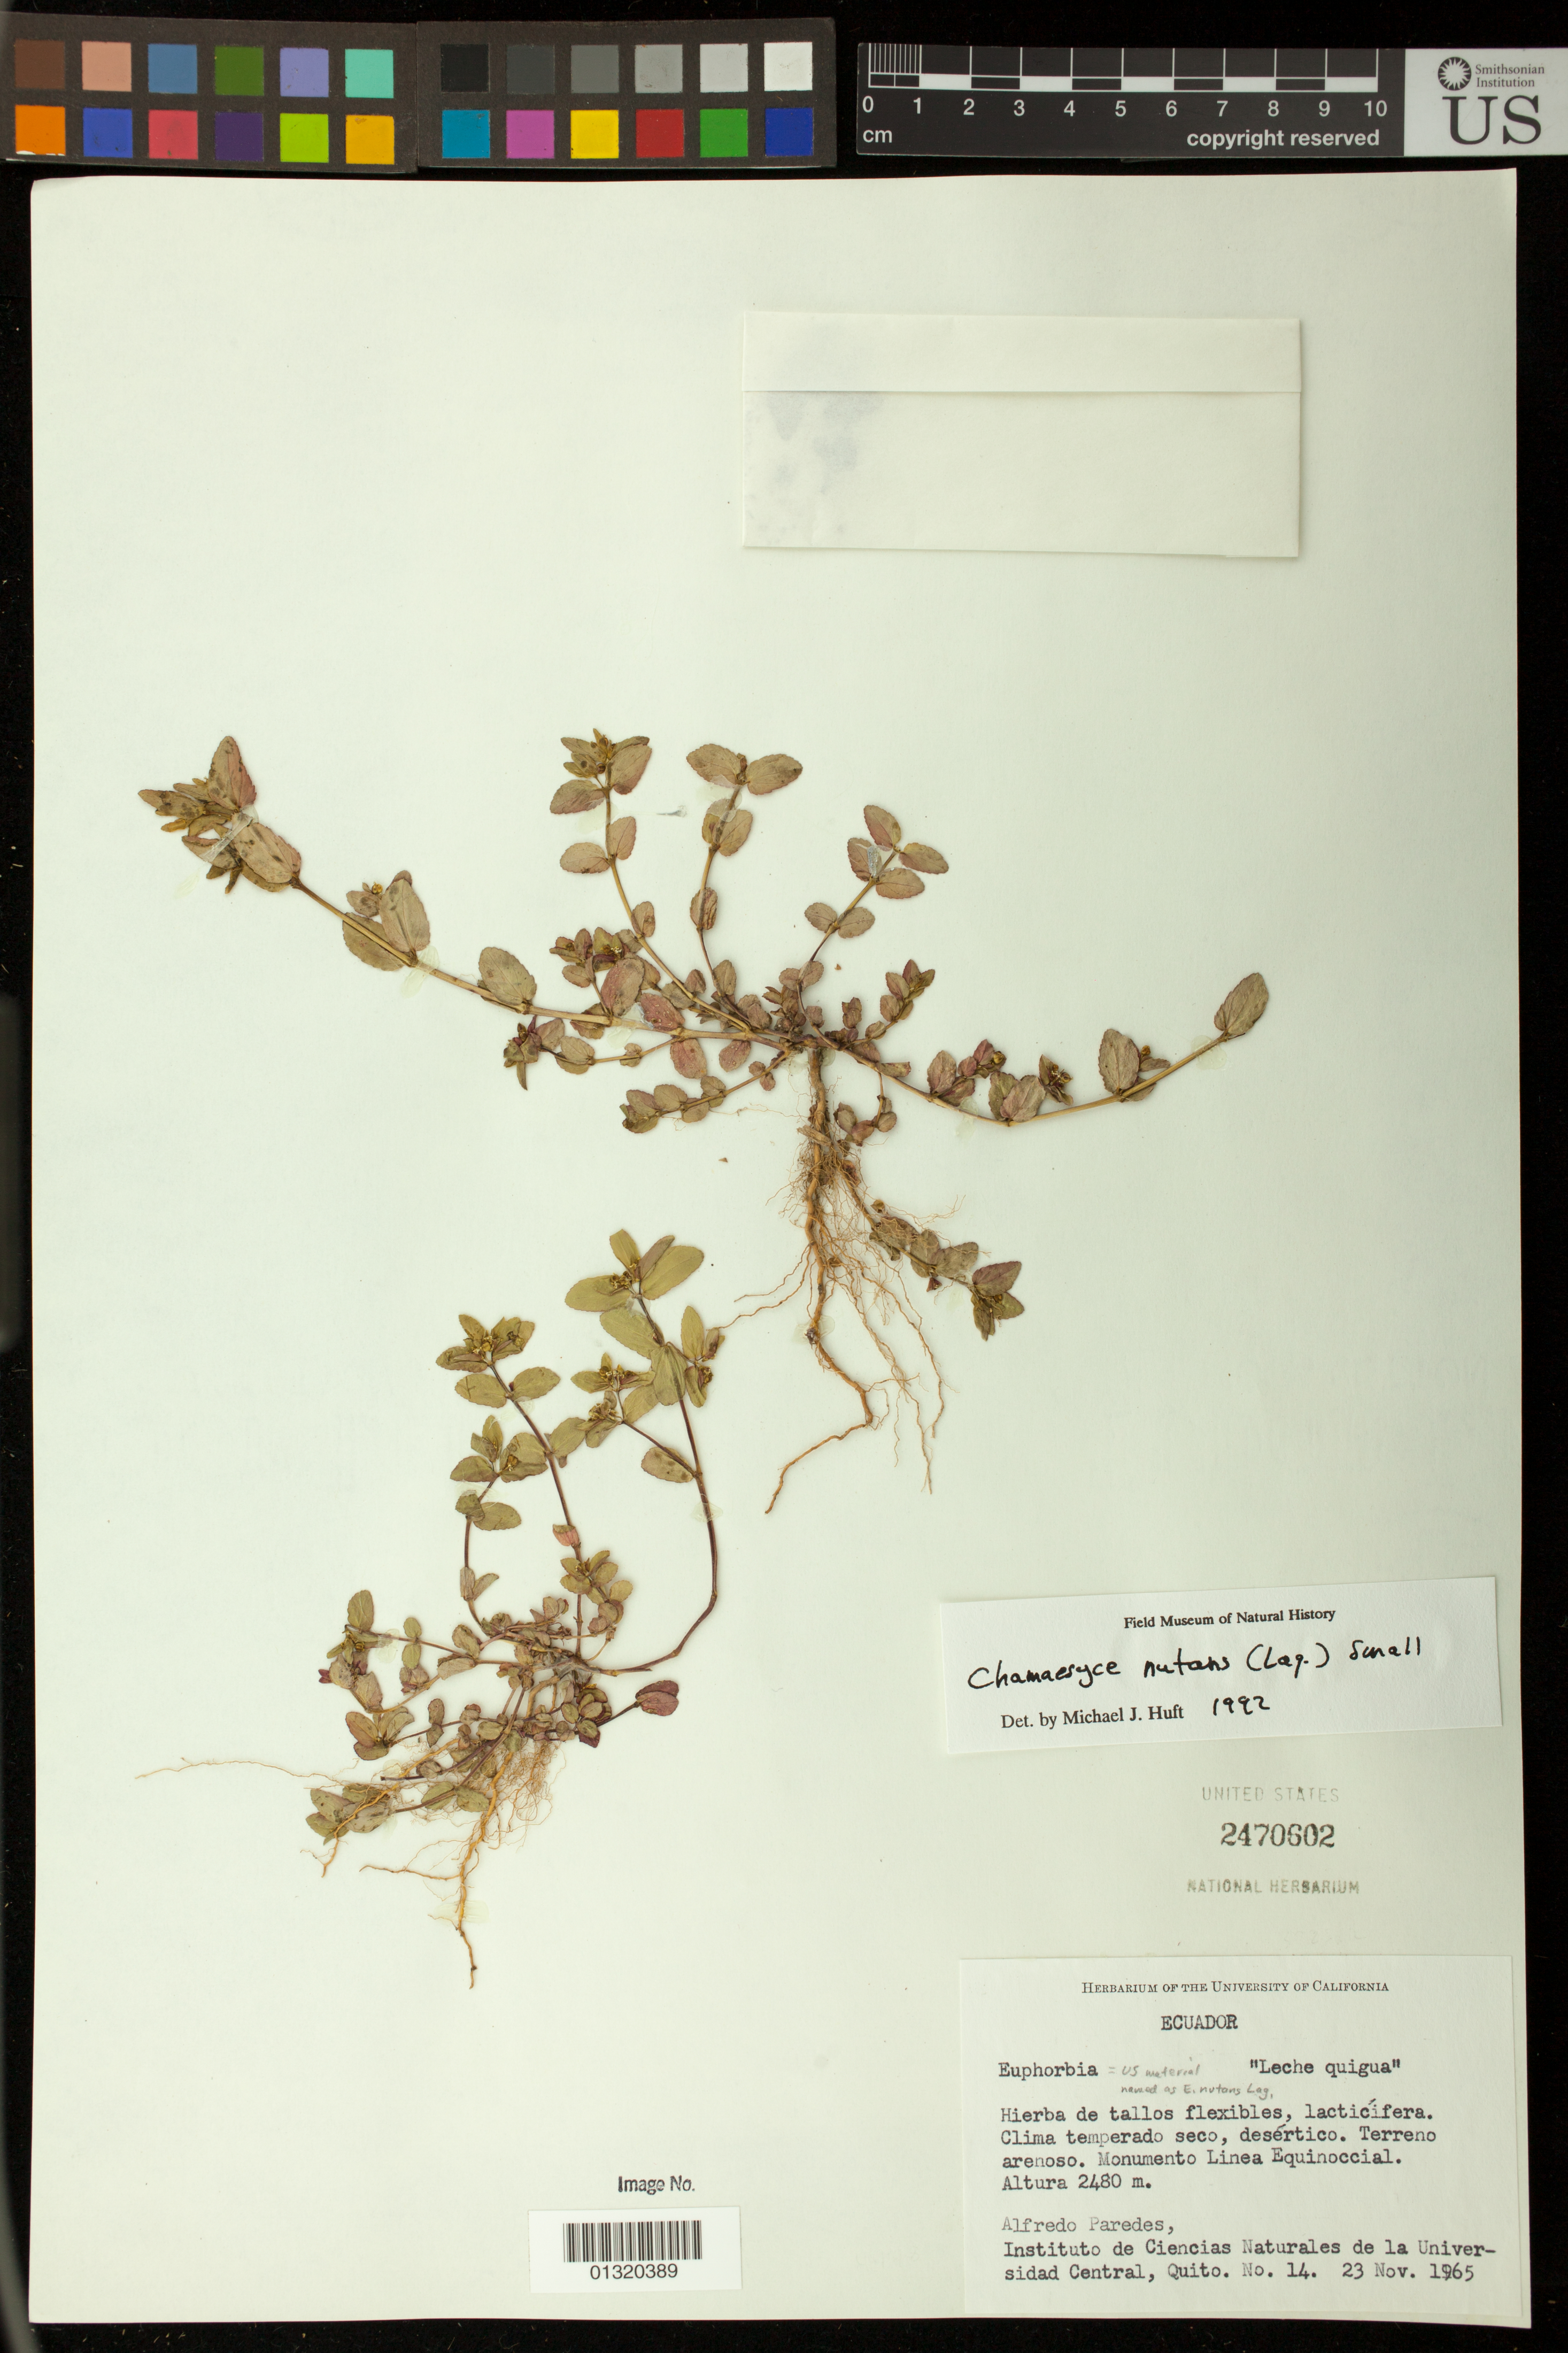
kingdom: Plantae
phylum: Tracheophyta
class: Magnoliopsida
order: Malpighiales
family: Euphorbiaceae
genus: Euphorbia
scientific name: Euphorbia nutans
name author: Lag.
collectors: A. Paredes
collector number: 14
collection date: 1965-11-23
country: Ecuador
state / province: Pichincha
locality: Monumento Linea Equinoccial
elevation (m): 2480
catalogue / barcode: US 2470602